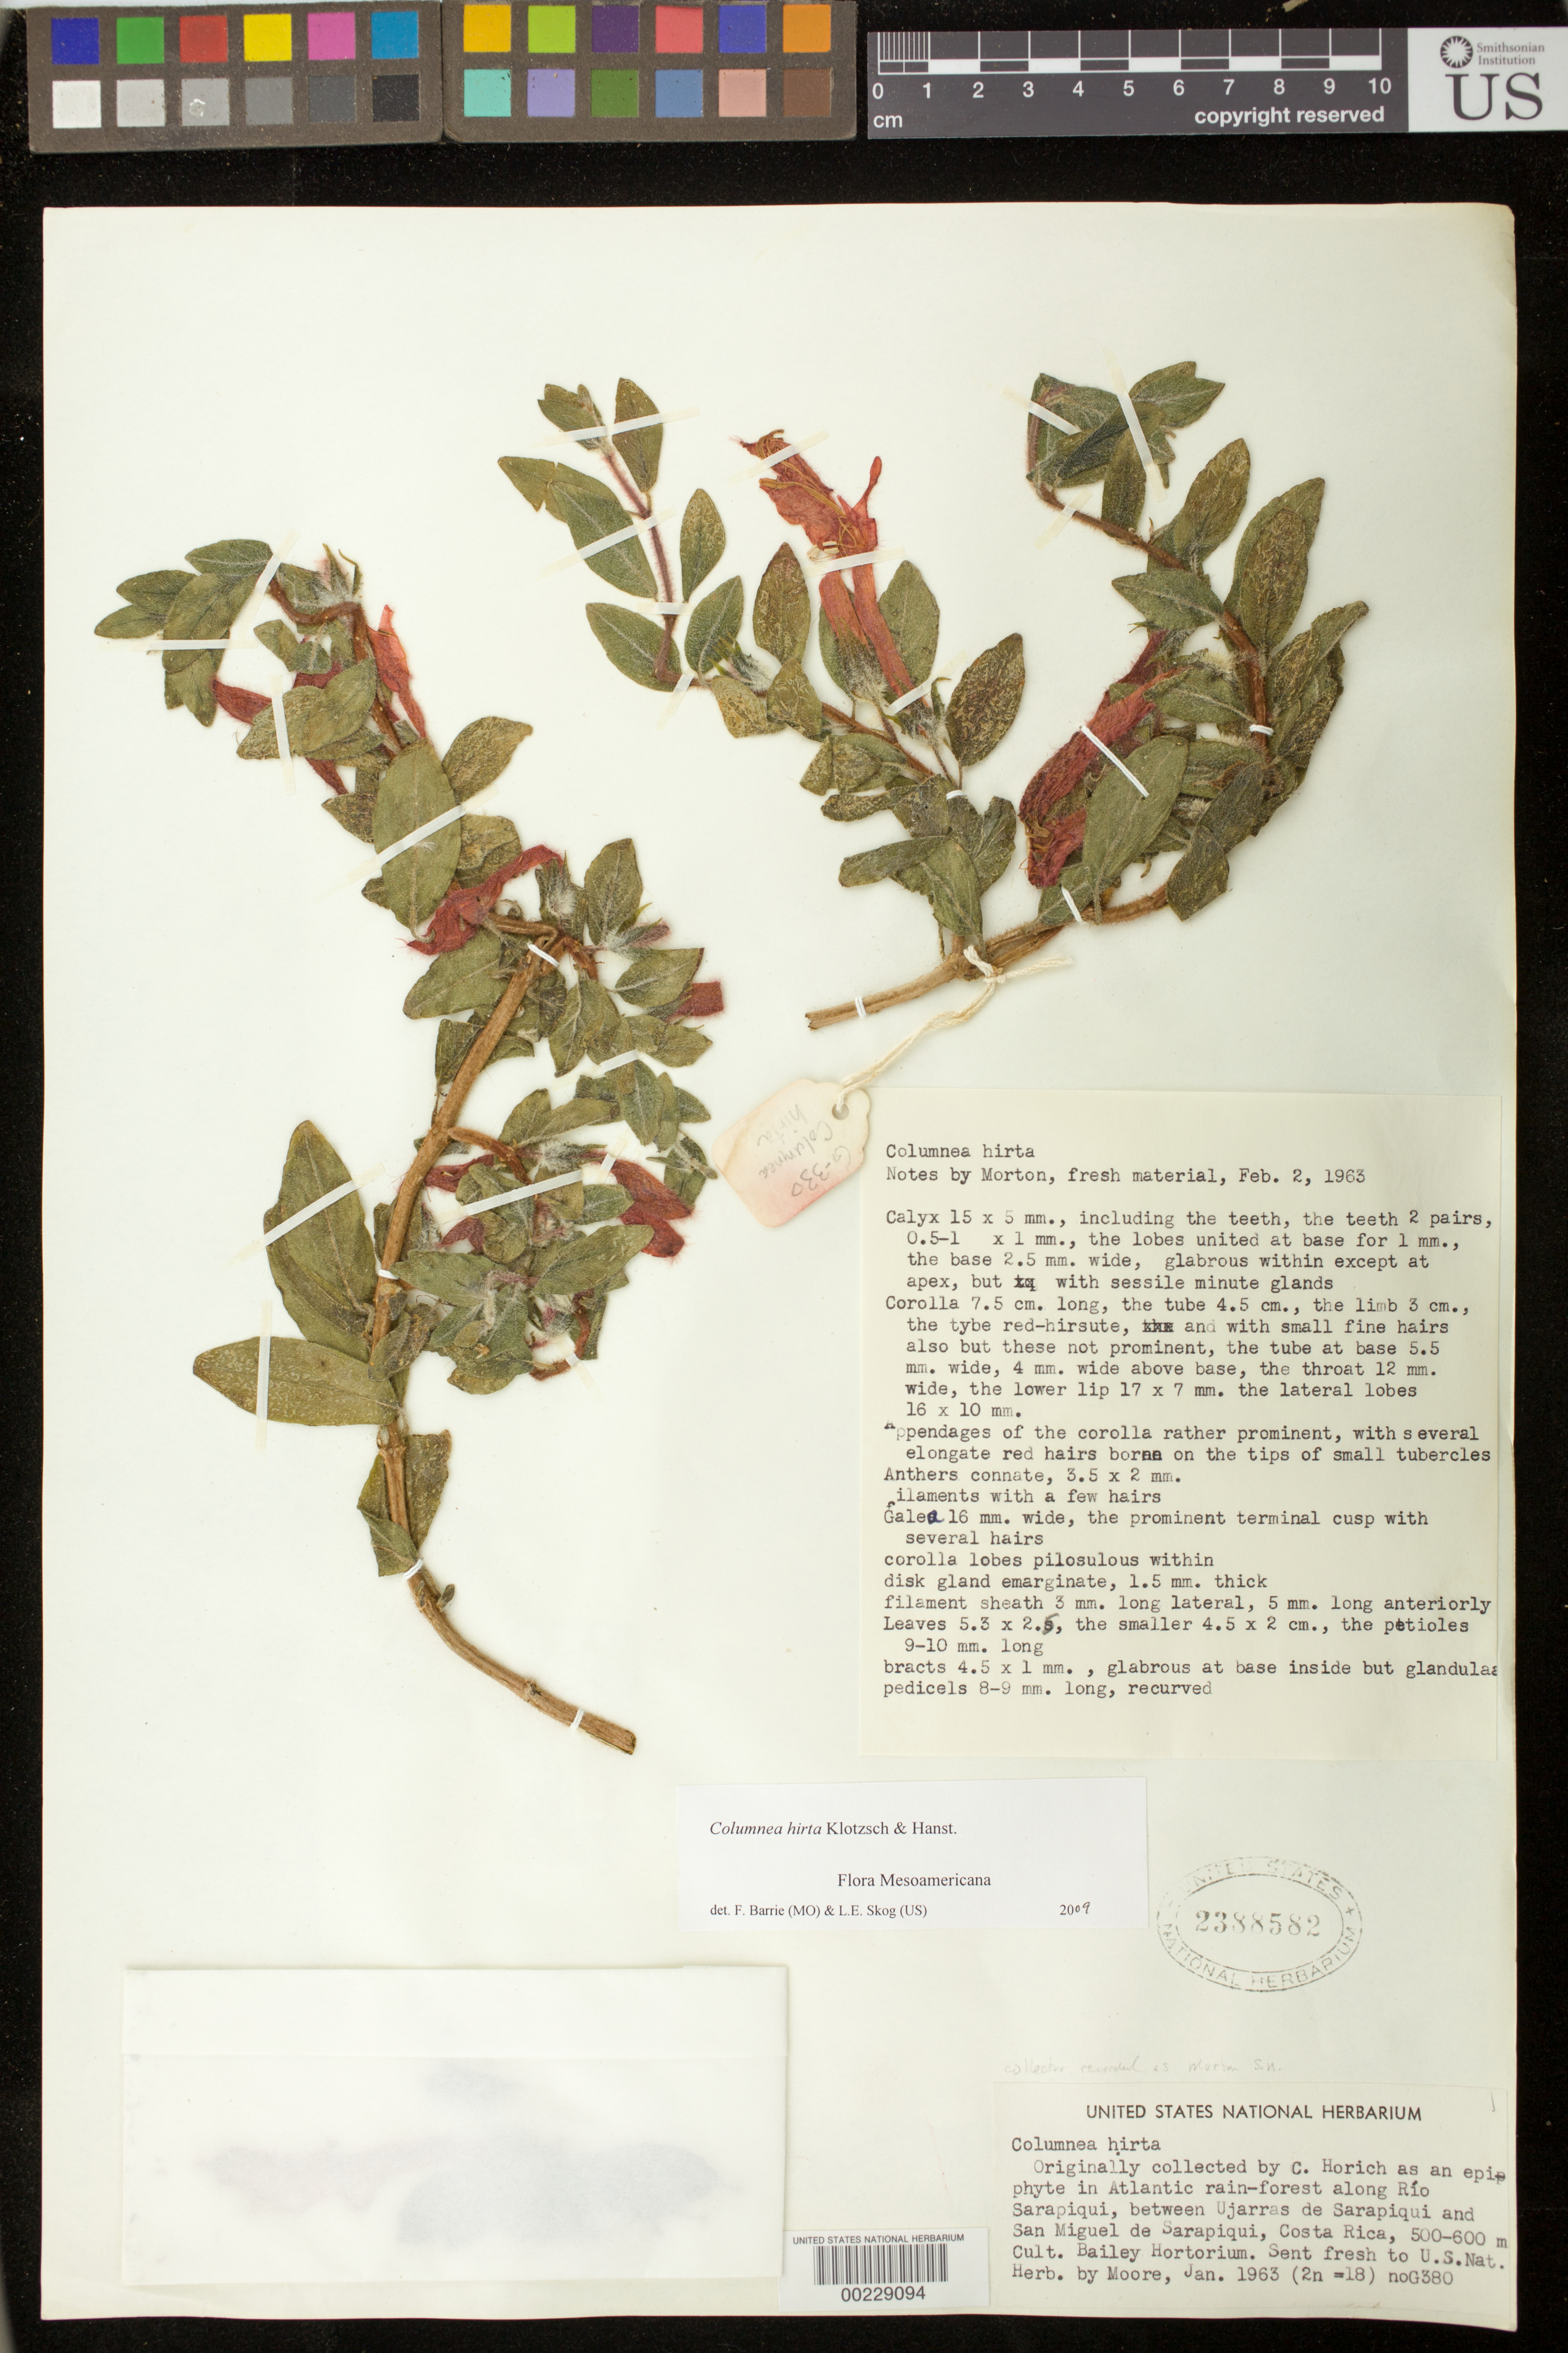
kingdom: Plantae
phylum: Tracheophyta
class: Magnoliopsida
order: Lamiales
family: Gesneriaceae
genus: Columnea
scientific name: Columnea hirta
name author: Klotzsch & Hanst.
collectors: C. V. Morton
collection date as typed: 02 Feb 1963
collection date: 1963-02-02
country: Costa Rica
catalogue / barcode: US 2388582